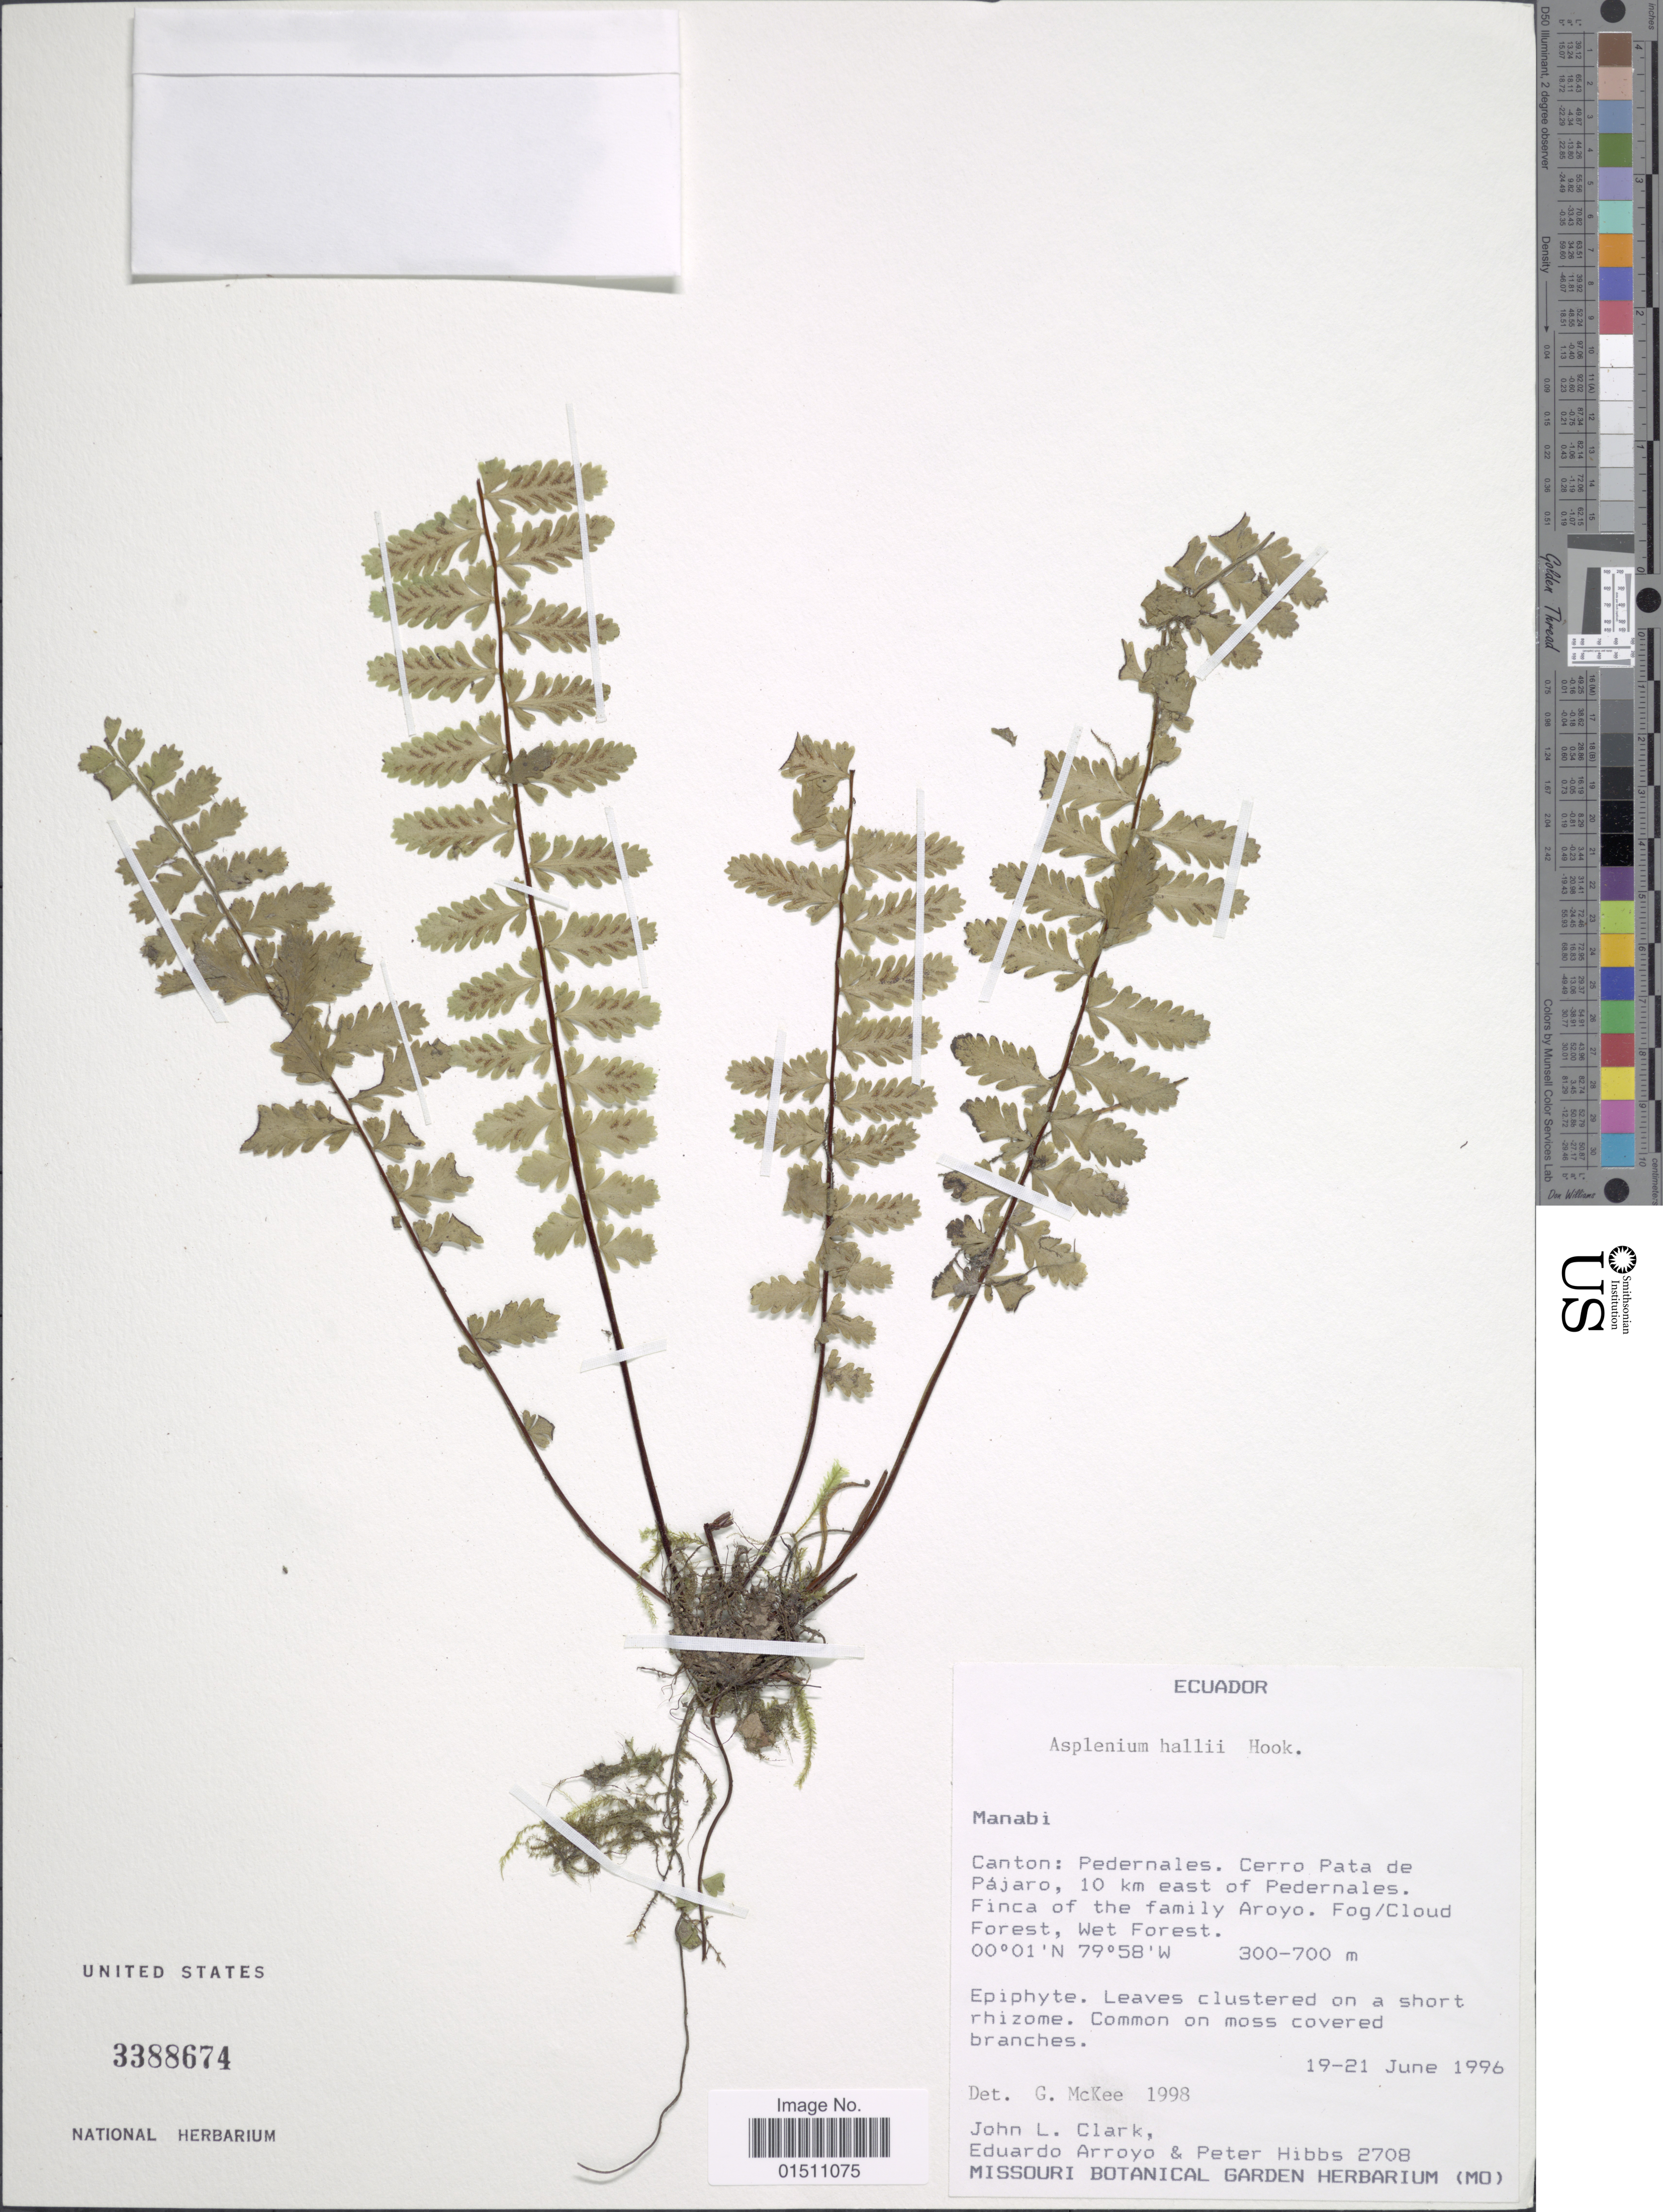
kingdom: Plantae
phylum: Tracheophyta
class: Polypodiopsida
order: Polypodiales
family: Aspleniaceae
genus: Asplenium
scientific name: Asplenium hallii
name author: Hook.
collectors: J. L. Clark, E. Arroyo & P. Hibbs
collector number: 2708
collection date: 1996-06-19/1996-06-21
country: Ecuador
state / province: Manabí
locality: Ecuador, Canton: Pedernales. Cerro Pata de Pájaro, 10 km east of Pedernales.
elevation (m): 300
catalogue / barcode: US 3388674